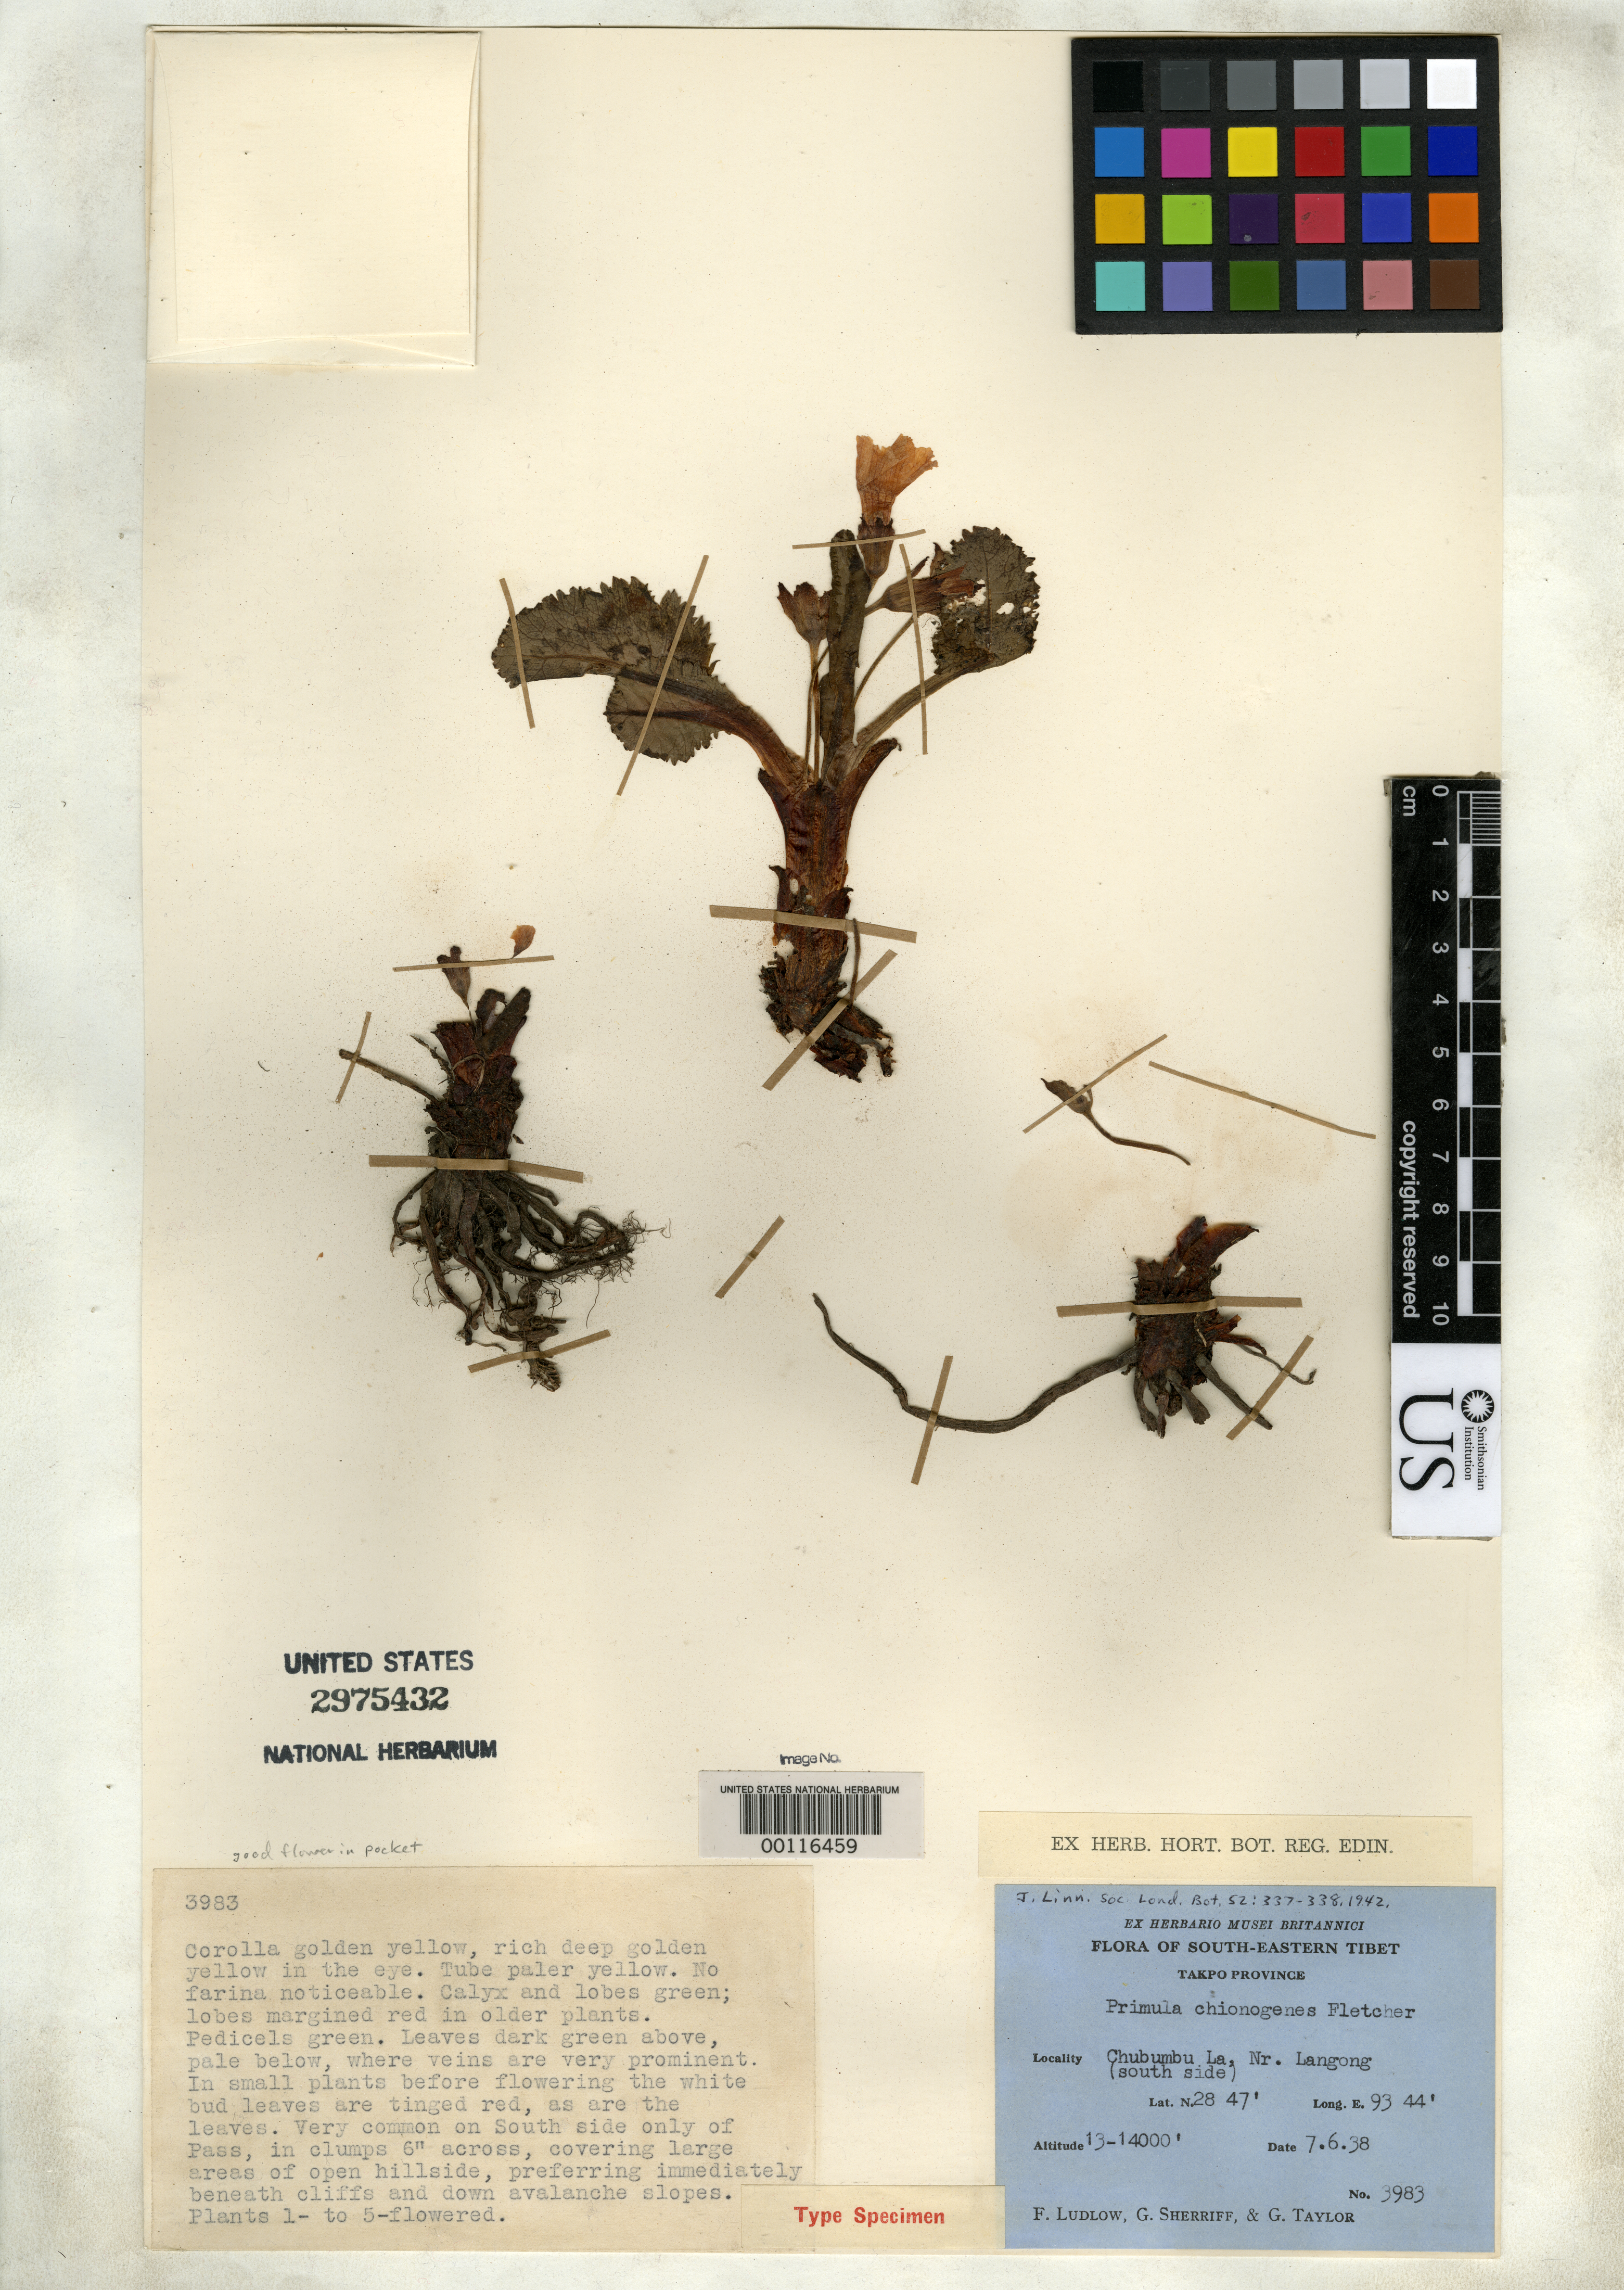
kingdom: Plantae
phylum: Tracheophyta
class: Magnoliopsida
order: Ericales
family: Primulaceae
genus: Primula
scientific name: Primula chionogenes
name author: H.R. Fletcher in W.W. Sm. & H.R. Fletcher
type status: Isotype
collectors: F. Ludlow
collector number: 3983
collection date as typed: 07 Jun 1938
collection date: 1938-06-07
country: China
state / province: Xizang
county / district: Takpo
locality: Chubumbu La, nr. Langong; alt. 13000-14000 Ft.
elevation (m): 3962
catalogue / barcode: US 2975432